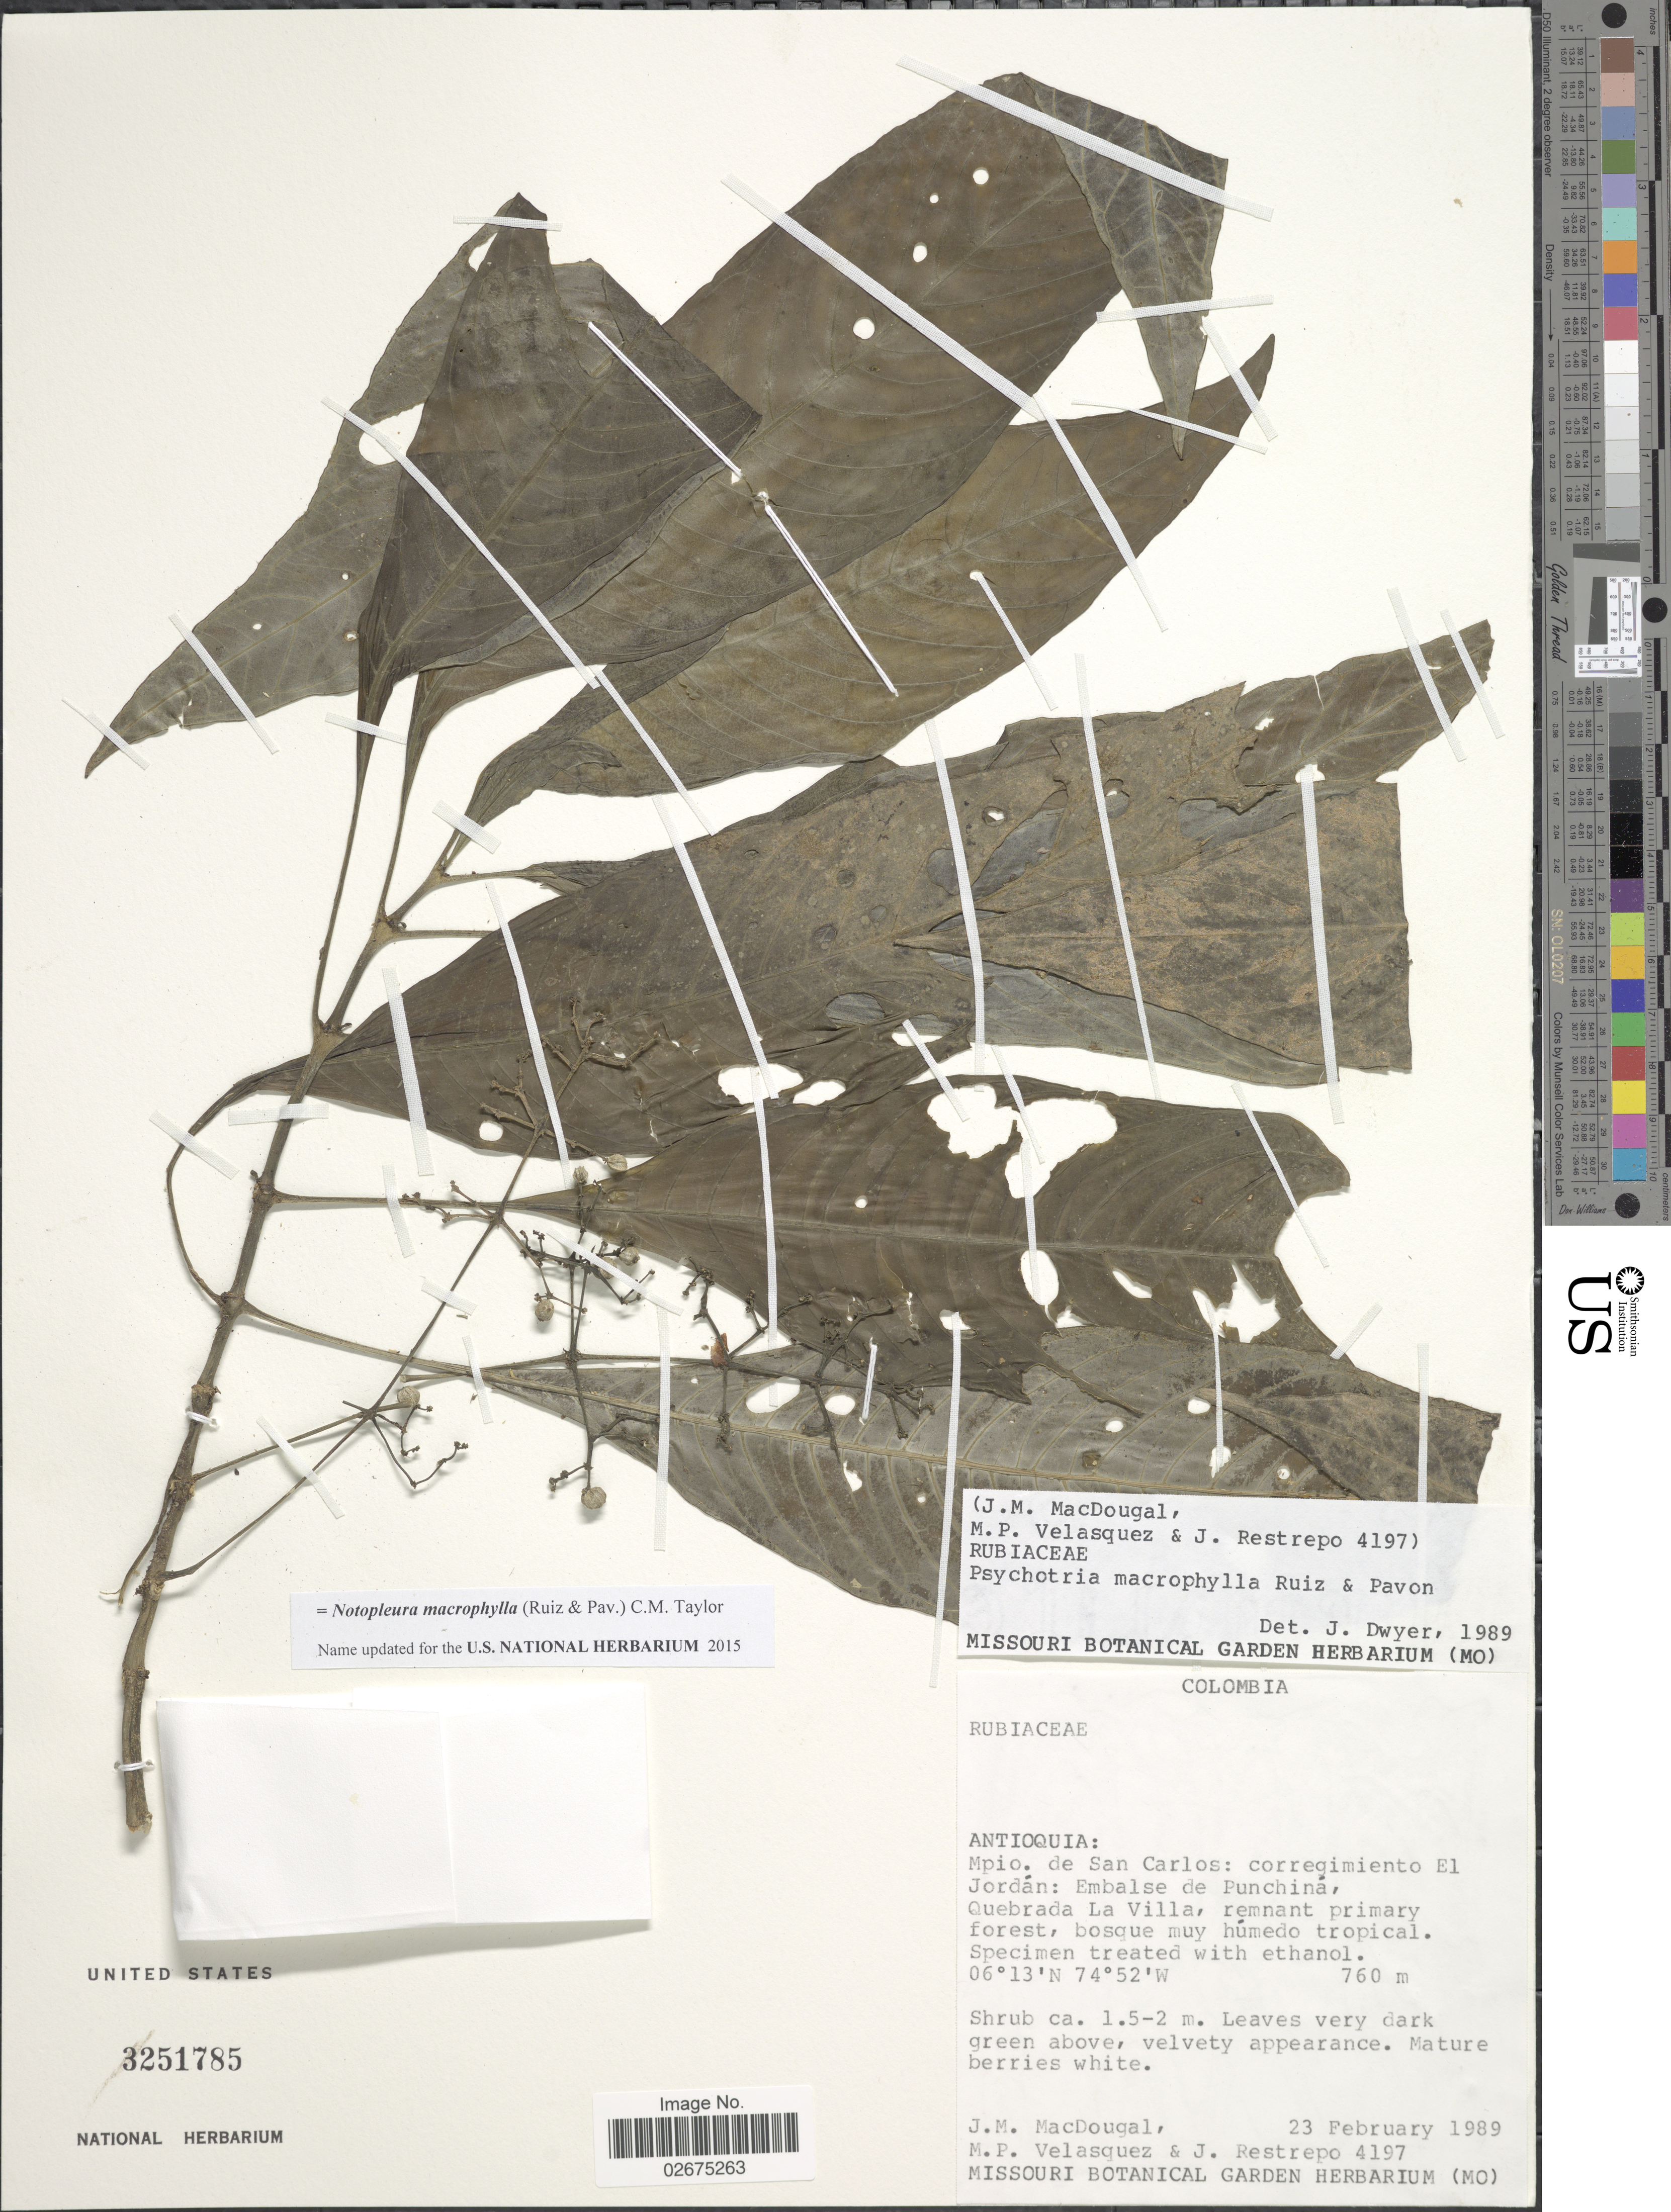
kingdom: Plantae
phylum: Tracheophyta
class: Magnoliopsida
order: Gentianales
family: Rubiaceae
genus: Notopleura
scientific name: Notopleura macrophylla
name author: (Ruiz & Pav.) C.M. Taylor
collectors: J. M. MacDougal, M. Velasquez & J. Restrepo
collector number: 4197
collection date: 1989-02-23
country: Colombia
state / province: Antioquia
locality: Mpio. de San Carlos: corregimiento El Jordán: Embalse de Punchiná, Quebrada La Villa, remnant primary forest, bosque muy húmedo tropical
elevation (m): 760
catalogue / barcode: US 3251785